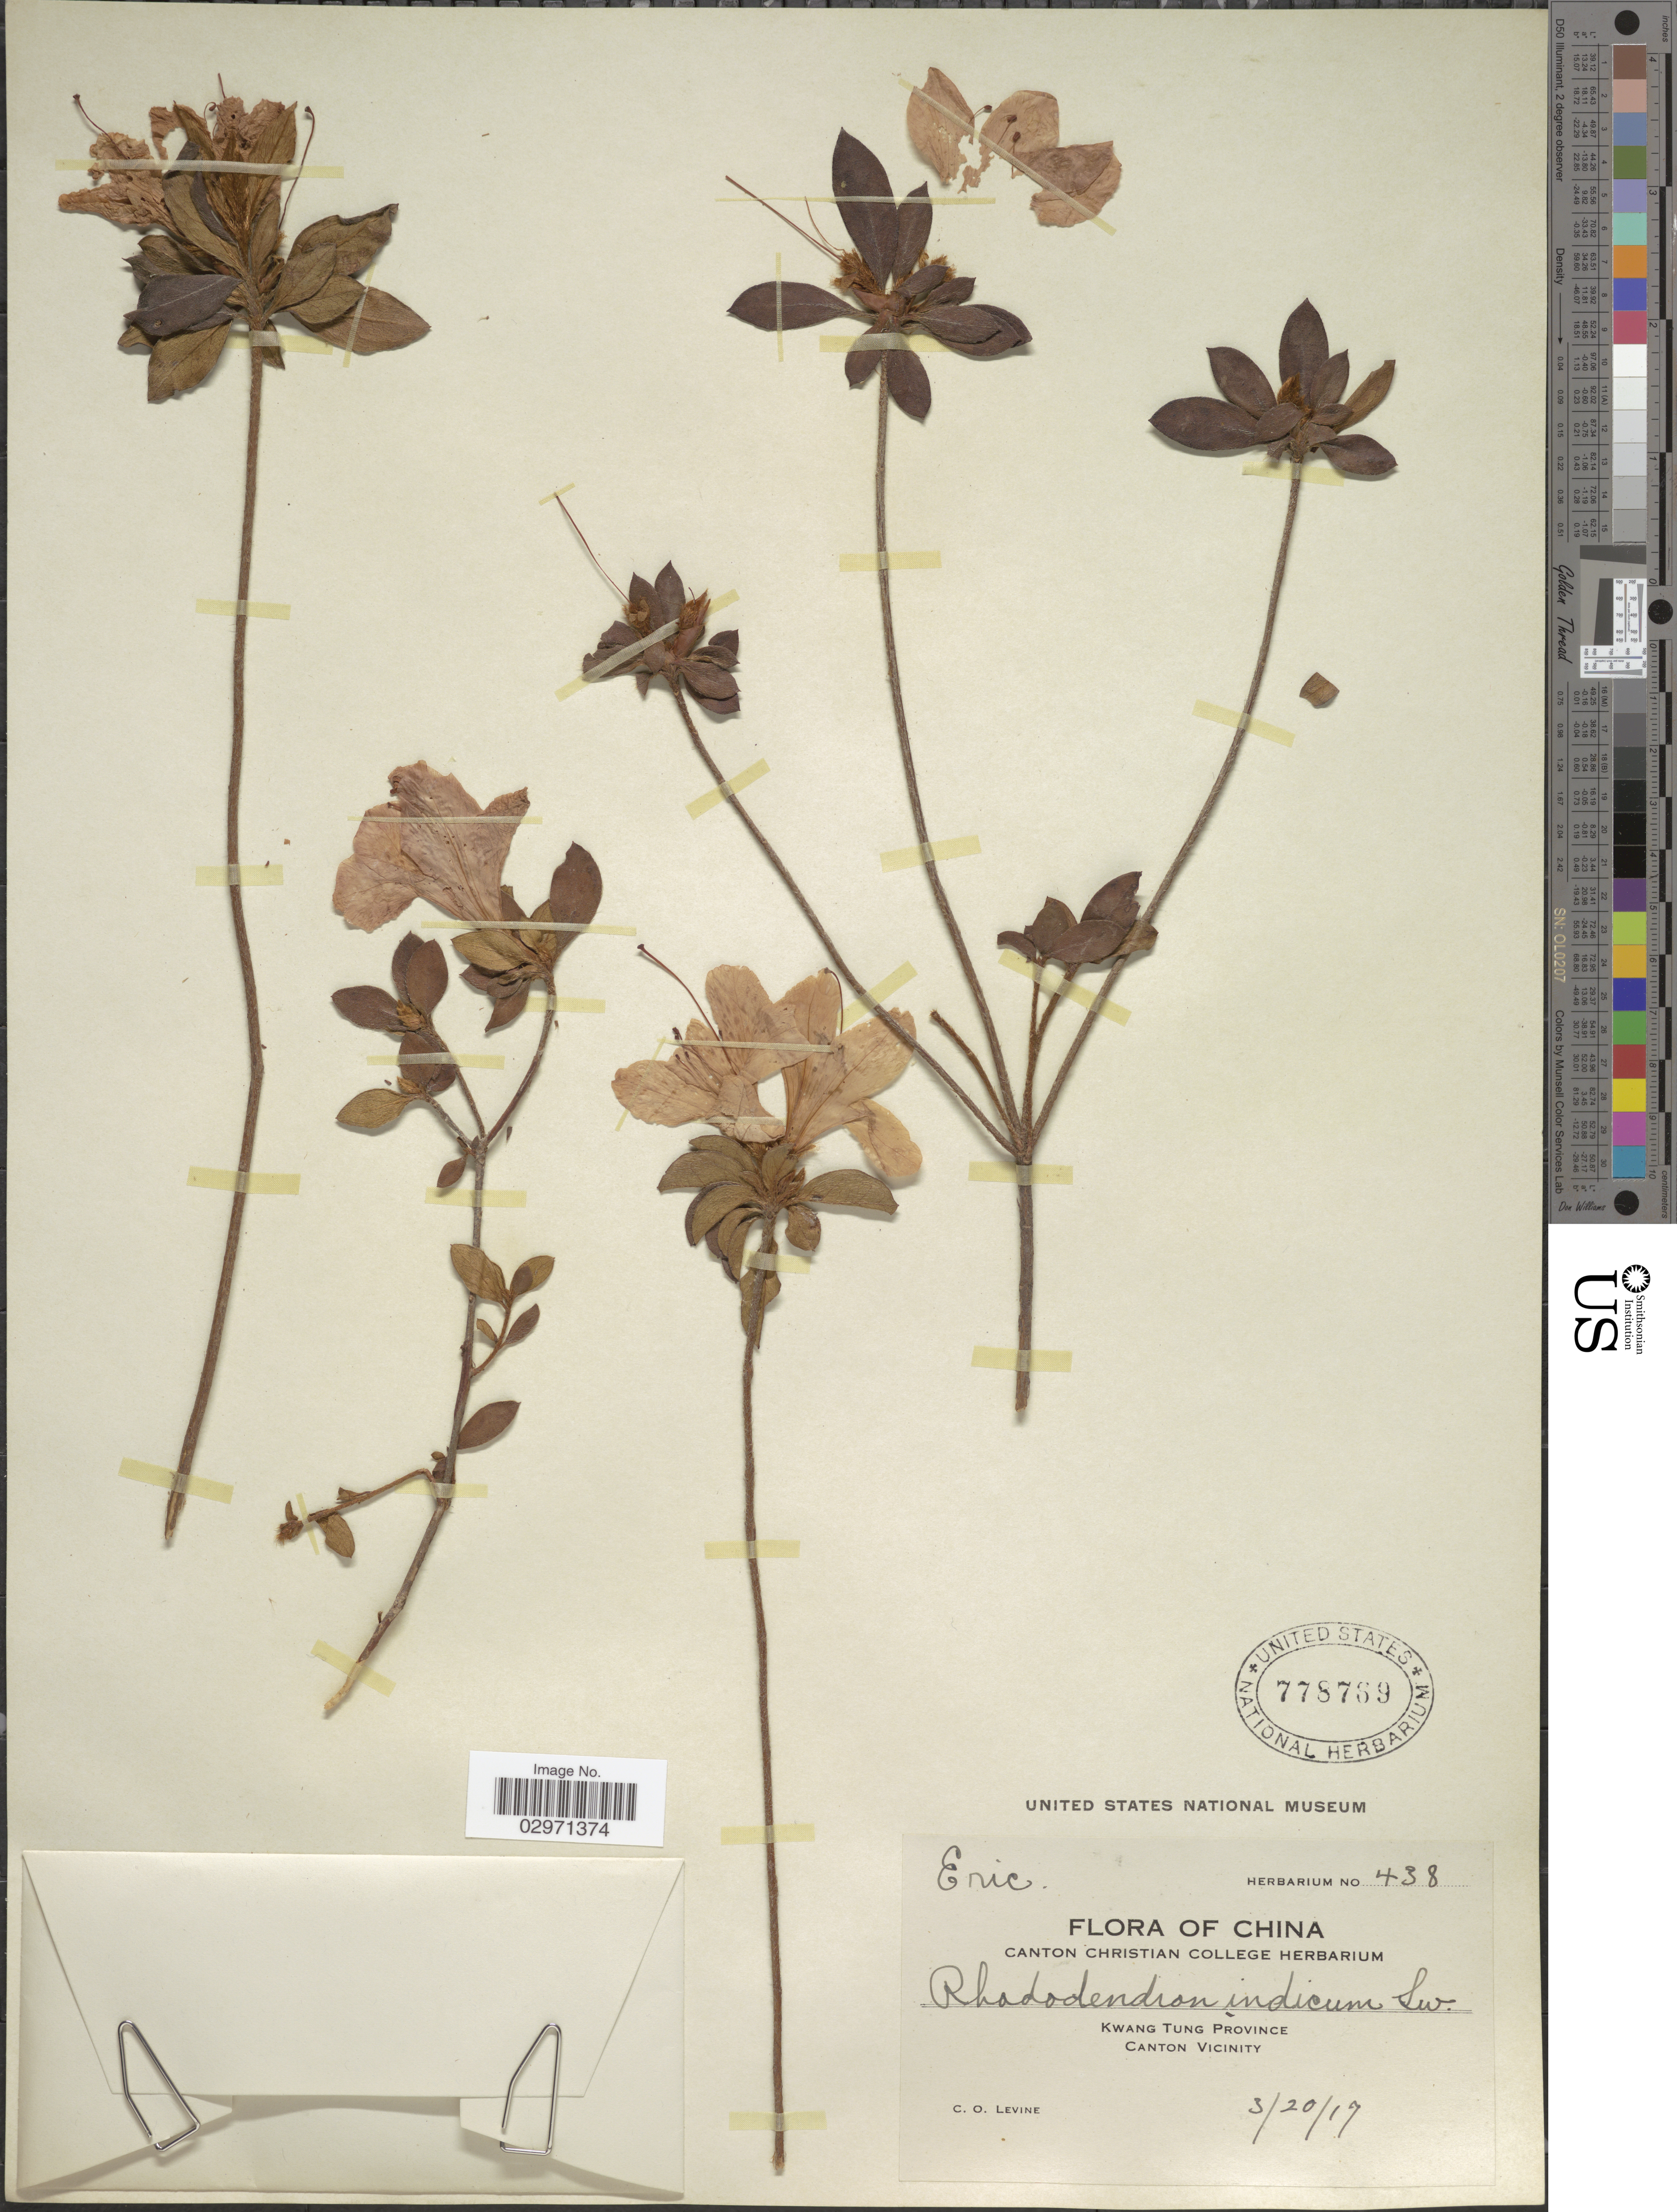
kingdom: Plantae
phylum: Tracheophyta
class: Magnoliopsida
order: Ericales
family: Ericaceae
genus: Rhododendron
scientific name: Rhododendron indicum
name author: (L.) Sweet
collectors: C. O. Levine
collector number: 438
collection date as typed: Transcribed d/m/y: 20/3/17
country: China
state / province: Guangdong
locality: Kwang Tung Province Canton Vicinity.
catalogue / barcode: US 778769